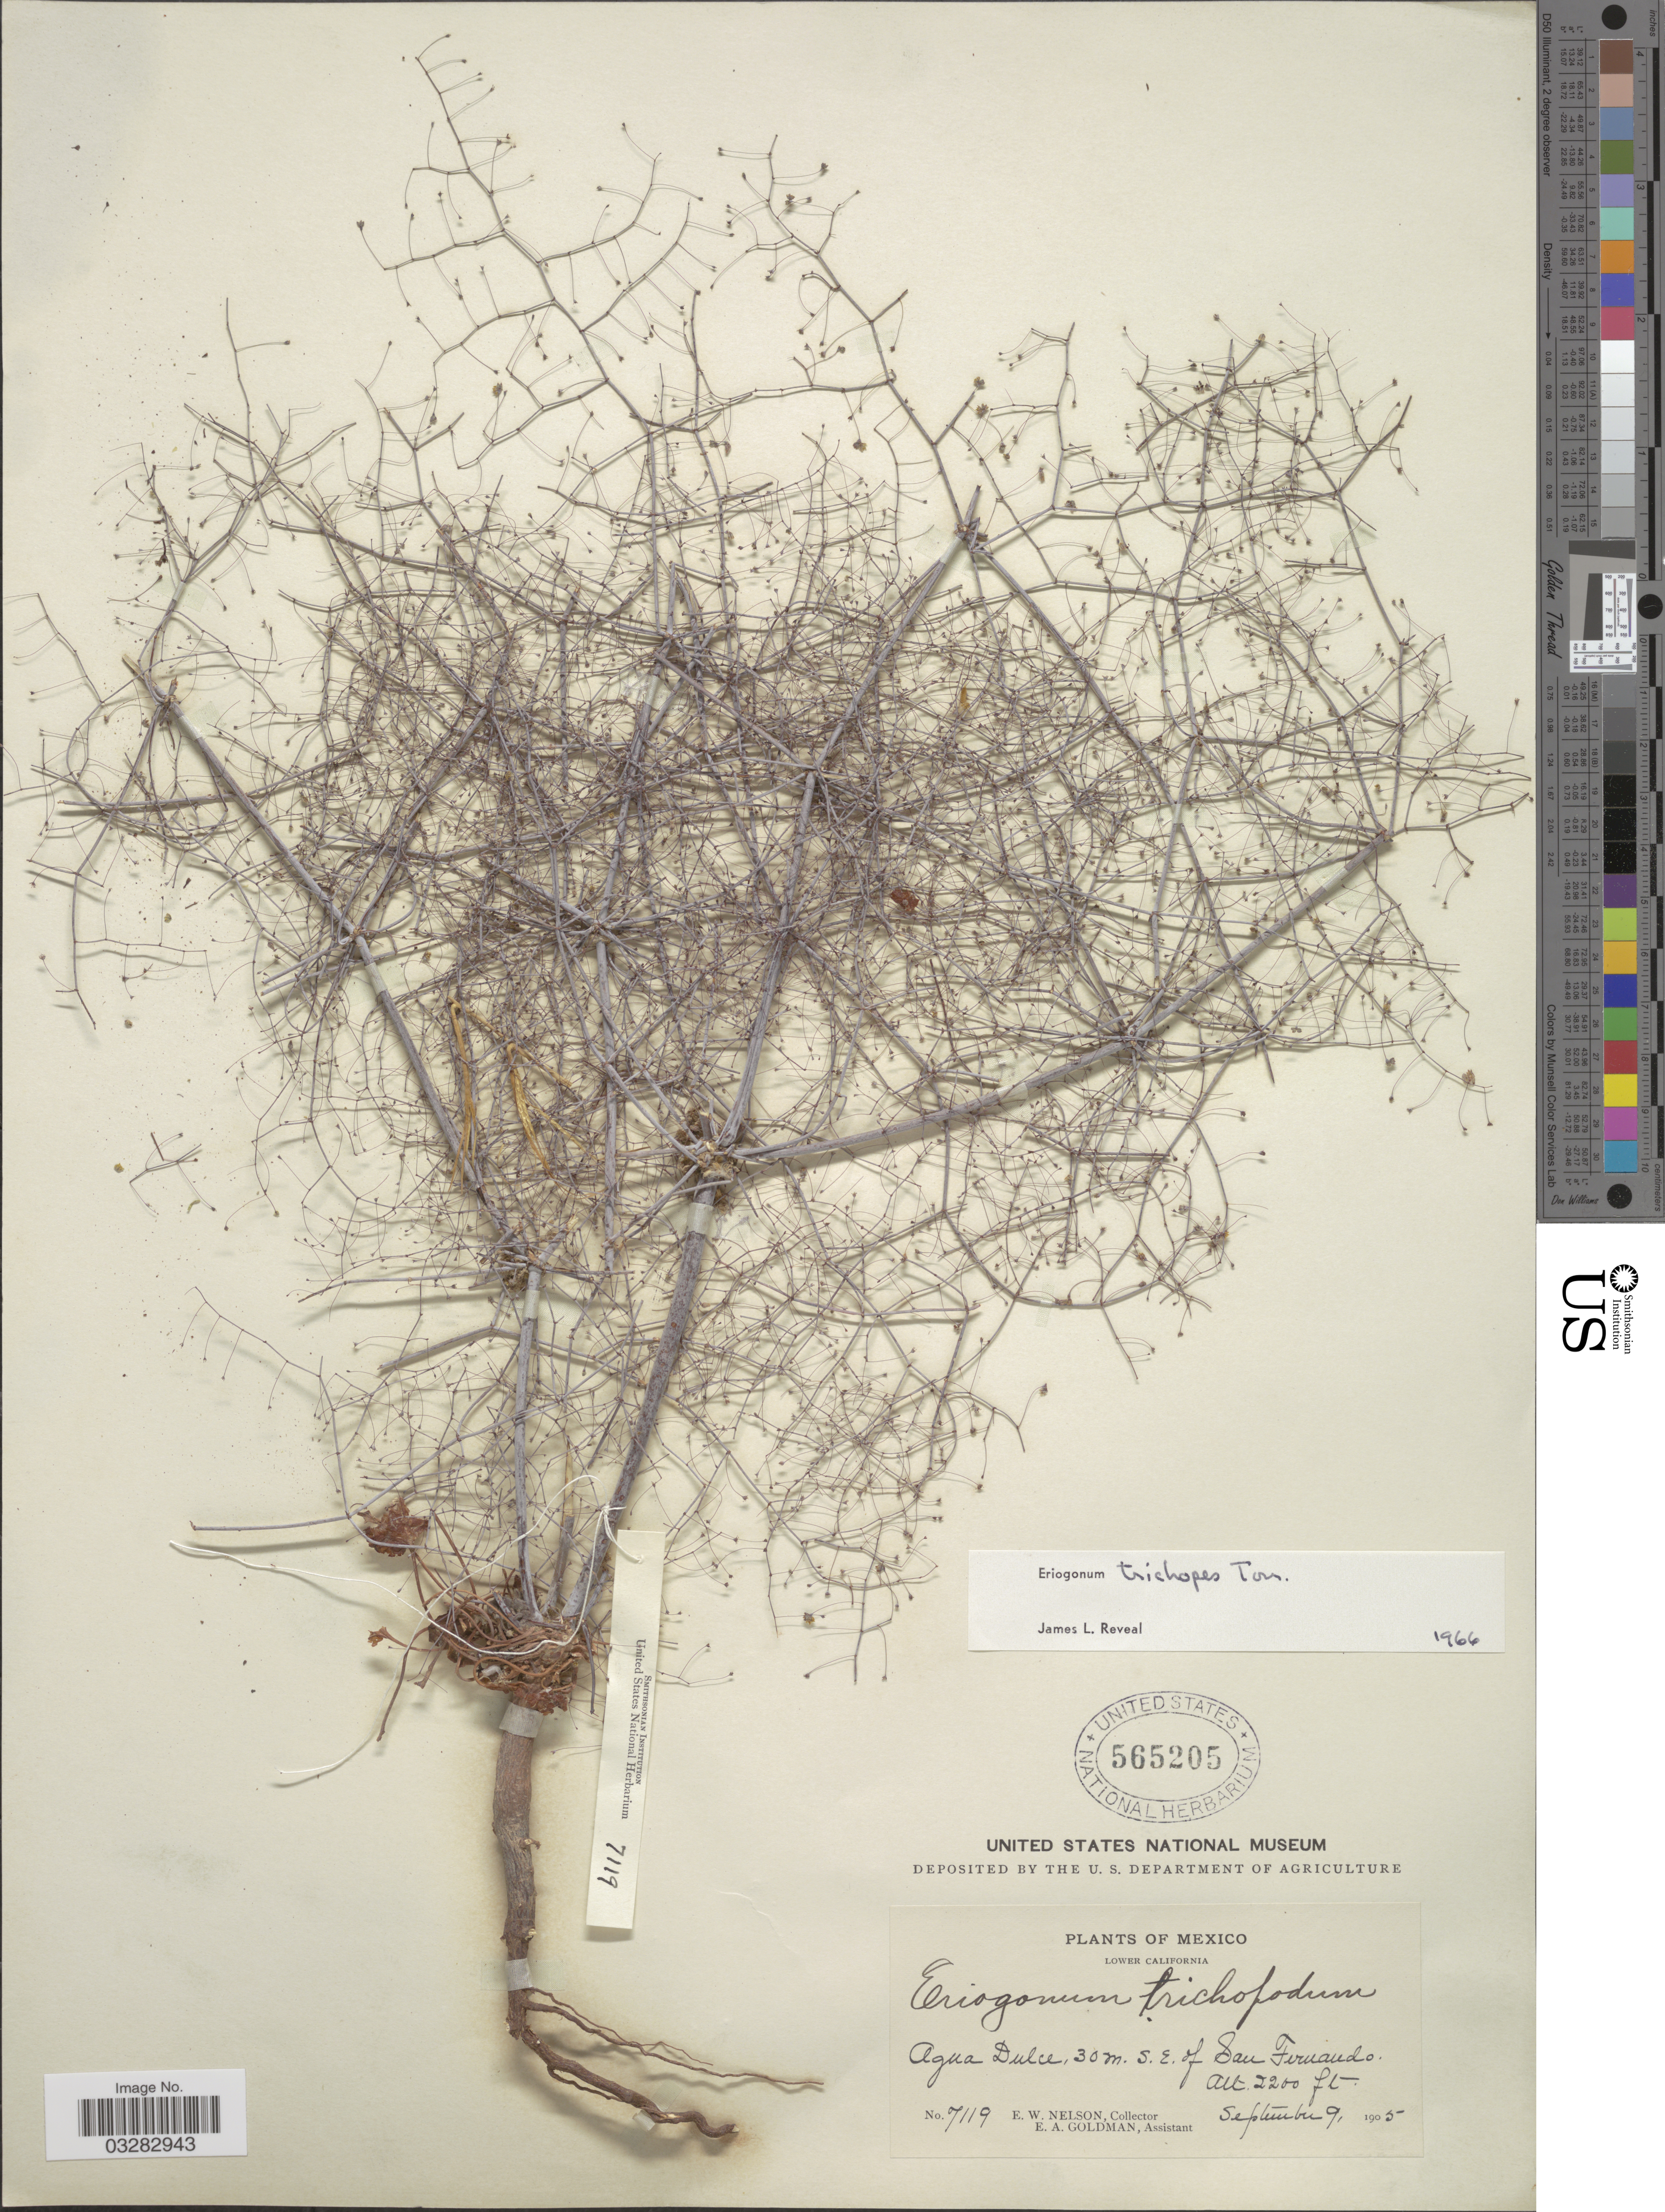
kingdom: Plantae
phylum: Tracheophyta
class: Magnoliopsida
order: Caryophyllales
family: Polygonaceae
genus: Eriogonum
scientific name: Eriogonum trichopes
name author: Torr.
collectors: E. W. Nelson & E. A. Goldman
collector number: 7119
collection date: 1905-09-09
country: Mexico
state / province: Baja California Norte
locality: Lower California. Agua Dulce, 30 m. S.E. of San Fernando.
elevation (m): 671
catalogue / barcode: US 565205